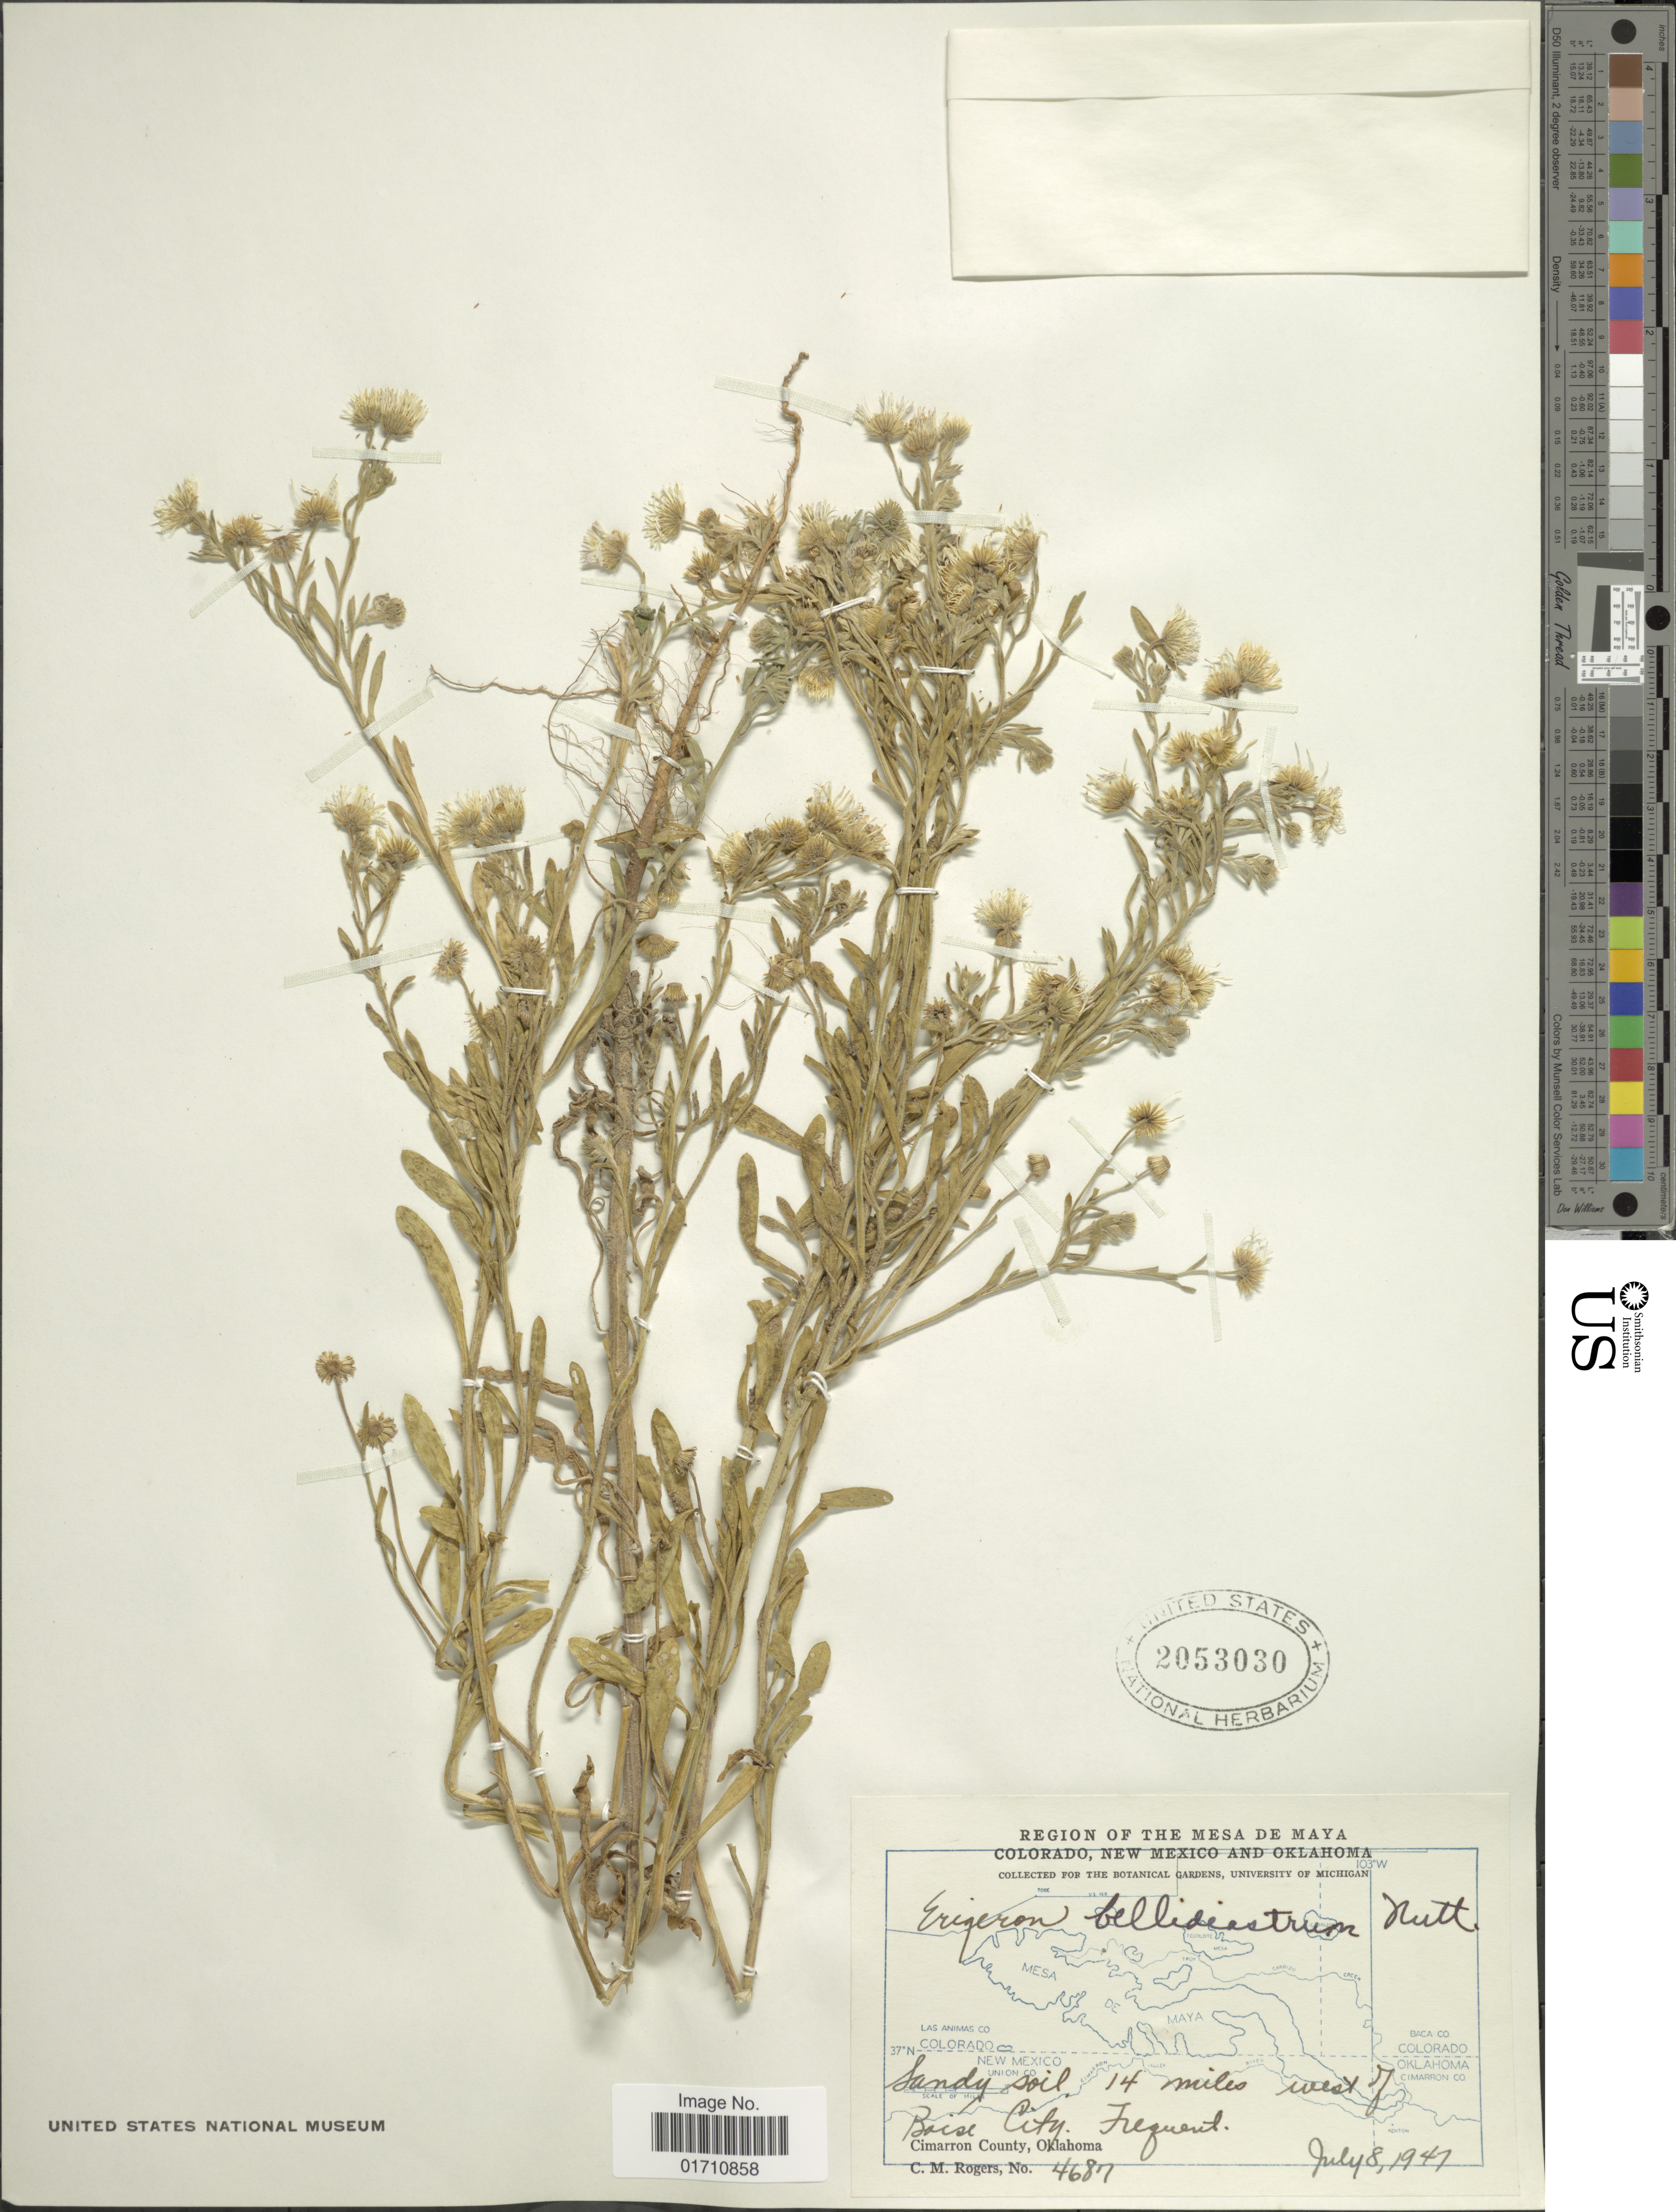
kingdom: Plantae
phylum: Tracheophyta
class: Magnoliopsida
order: Asterales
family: Asteraceae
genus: Erigeron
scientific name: Erigeron bellidiastrum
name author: Nutt.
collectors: C. M. Rogers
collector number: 4687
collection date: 1947-07-08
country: United States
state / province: Oklahoma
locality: Region of the Mesa de Maya Colorado, New Mexico and Oklahoma, Sandy soil, 14 miles west of Boise City. Frequent, Cimarron County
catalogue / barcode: US 2053030